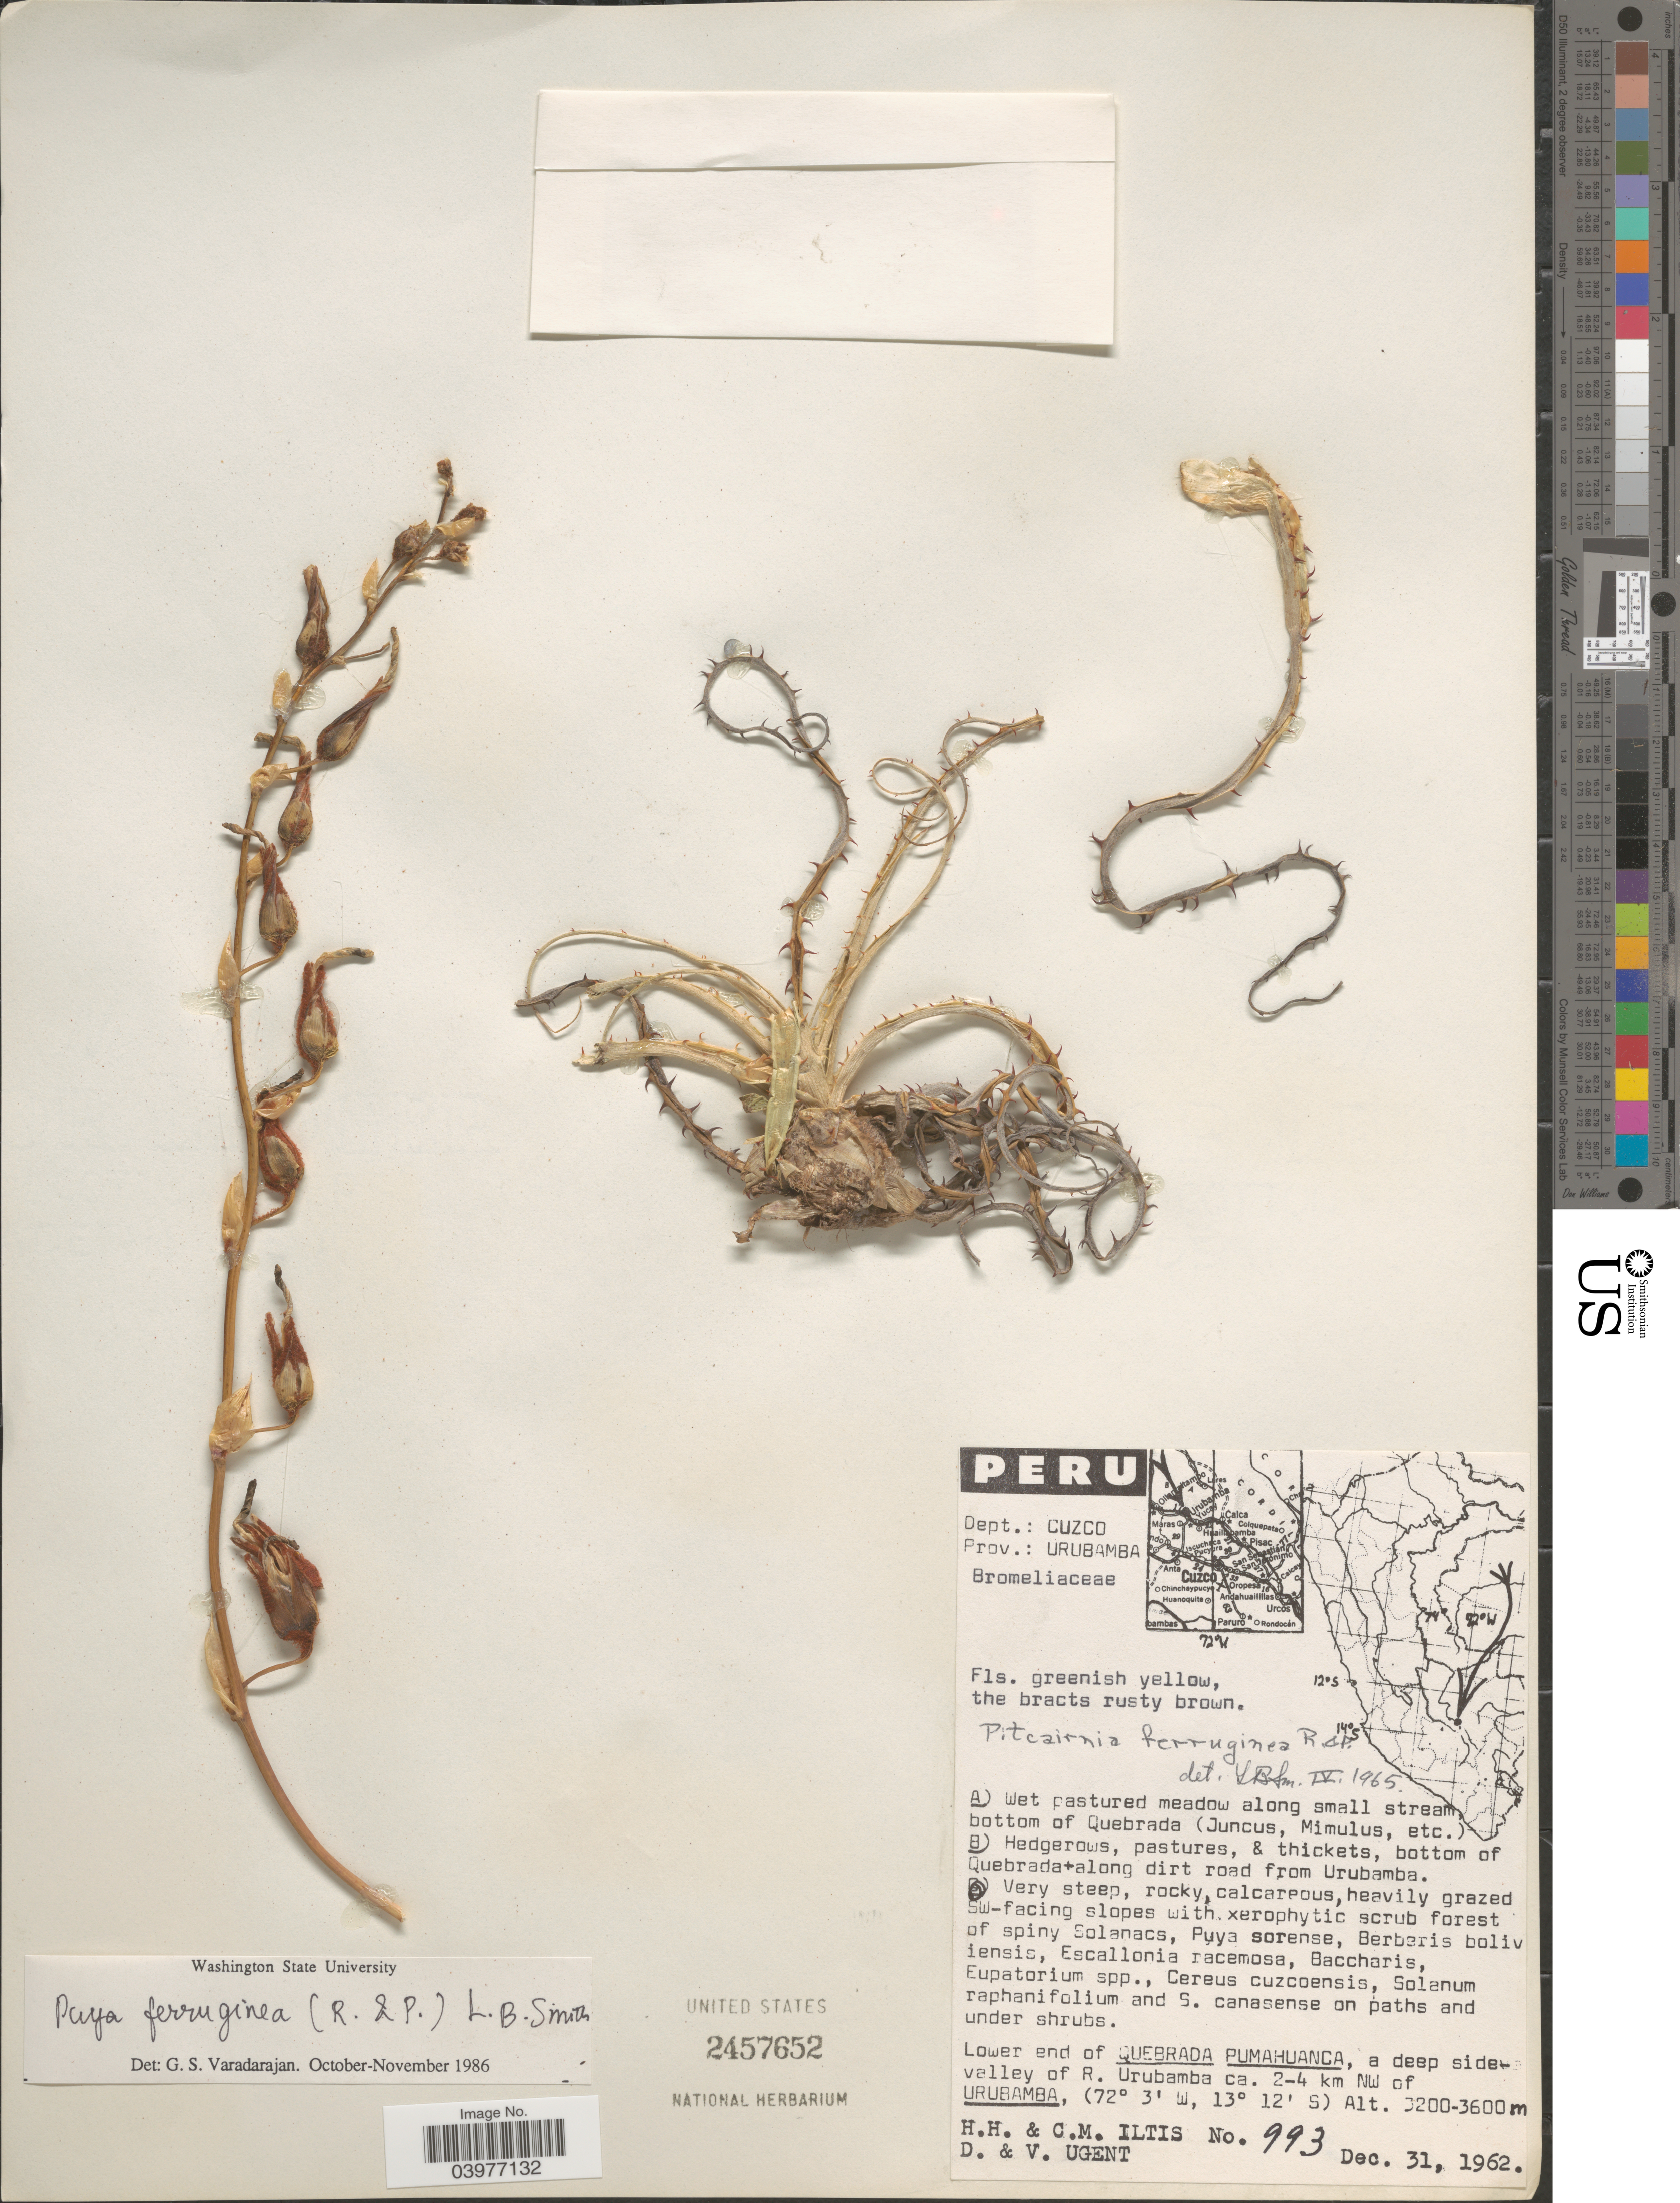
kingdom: Plantae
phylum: Tracheophyta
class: Liliopsida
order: Poales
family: Bromeliaceae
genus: Puya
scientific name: Puya ferruginea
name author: (Ruiz & Pav.) L.B. Sm.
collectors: H. H. Iltis, C. M Iltis, D. Ugent & V. Ugent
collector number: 993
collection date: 1962-12-31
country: Peru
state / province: Cusco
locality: Dept. Cuzco. Prov.: Urubamba. SW-facing slopes. Lower end of Quebrada Pumahuanca, a deep side-valley of R. Urubamba ca. 2-4 km NW of Urubamba.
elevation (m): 3200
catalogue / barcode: US 2457652